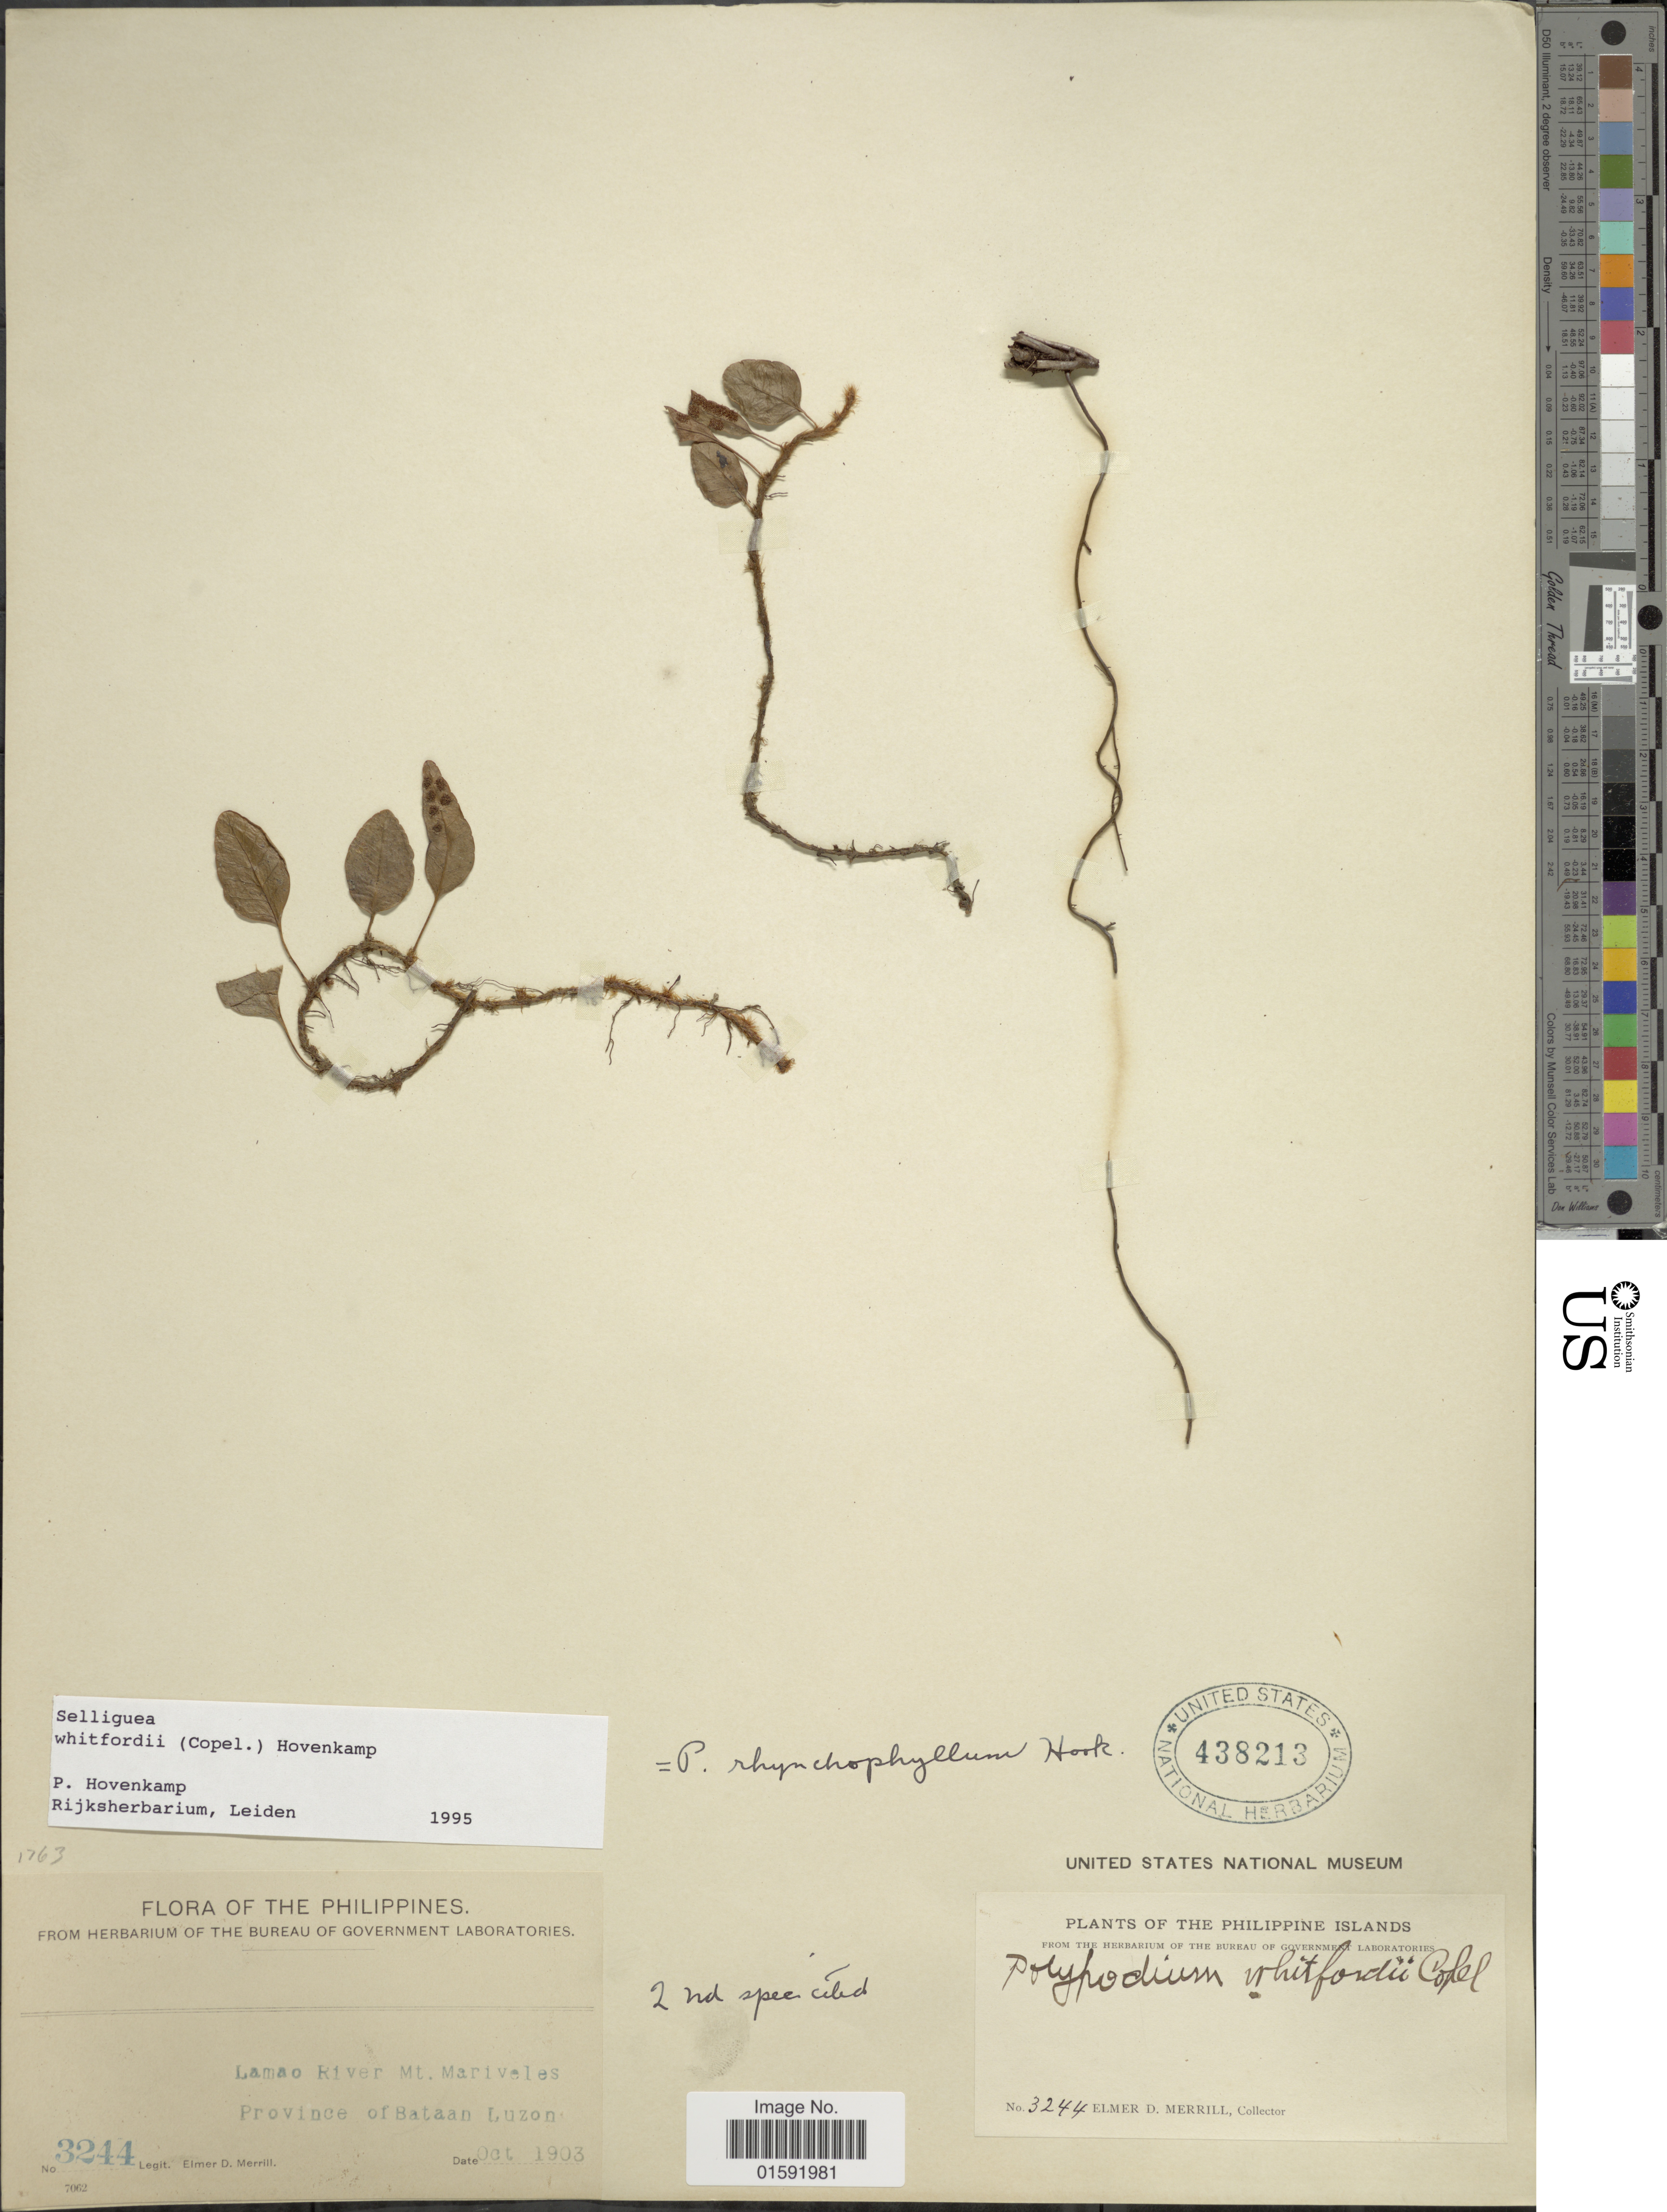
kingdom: Plantae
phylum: Tracheophyta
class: Polypodiopsida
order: Polypodiales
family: Polypodiaceae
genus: Selliguea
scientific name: Selliguea whitfordii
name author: (Copel.) Hovenkamp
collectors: E. D. Merrill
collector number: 3244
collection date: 1903-10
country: Philippines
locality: Lamao River, Mt. Mariveles, Province of Bataan Luzon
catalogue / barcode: US 438213